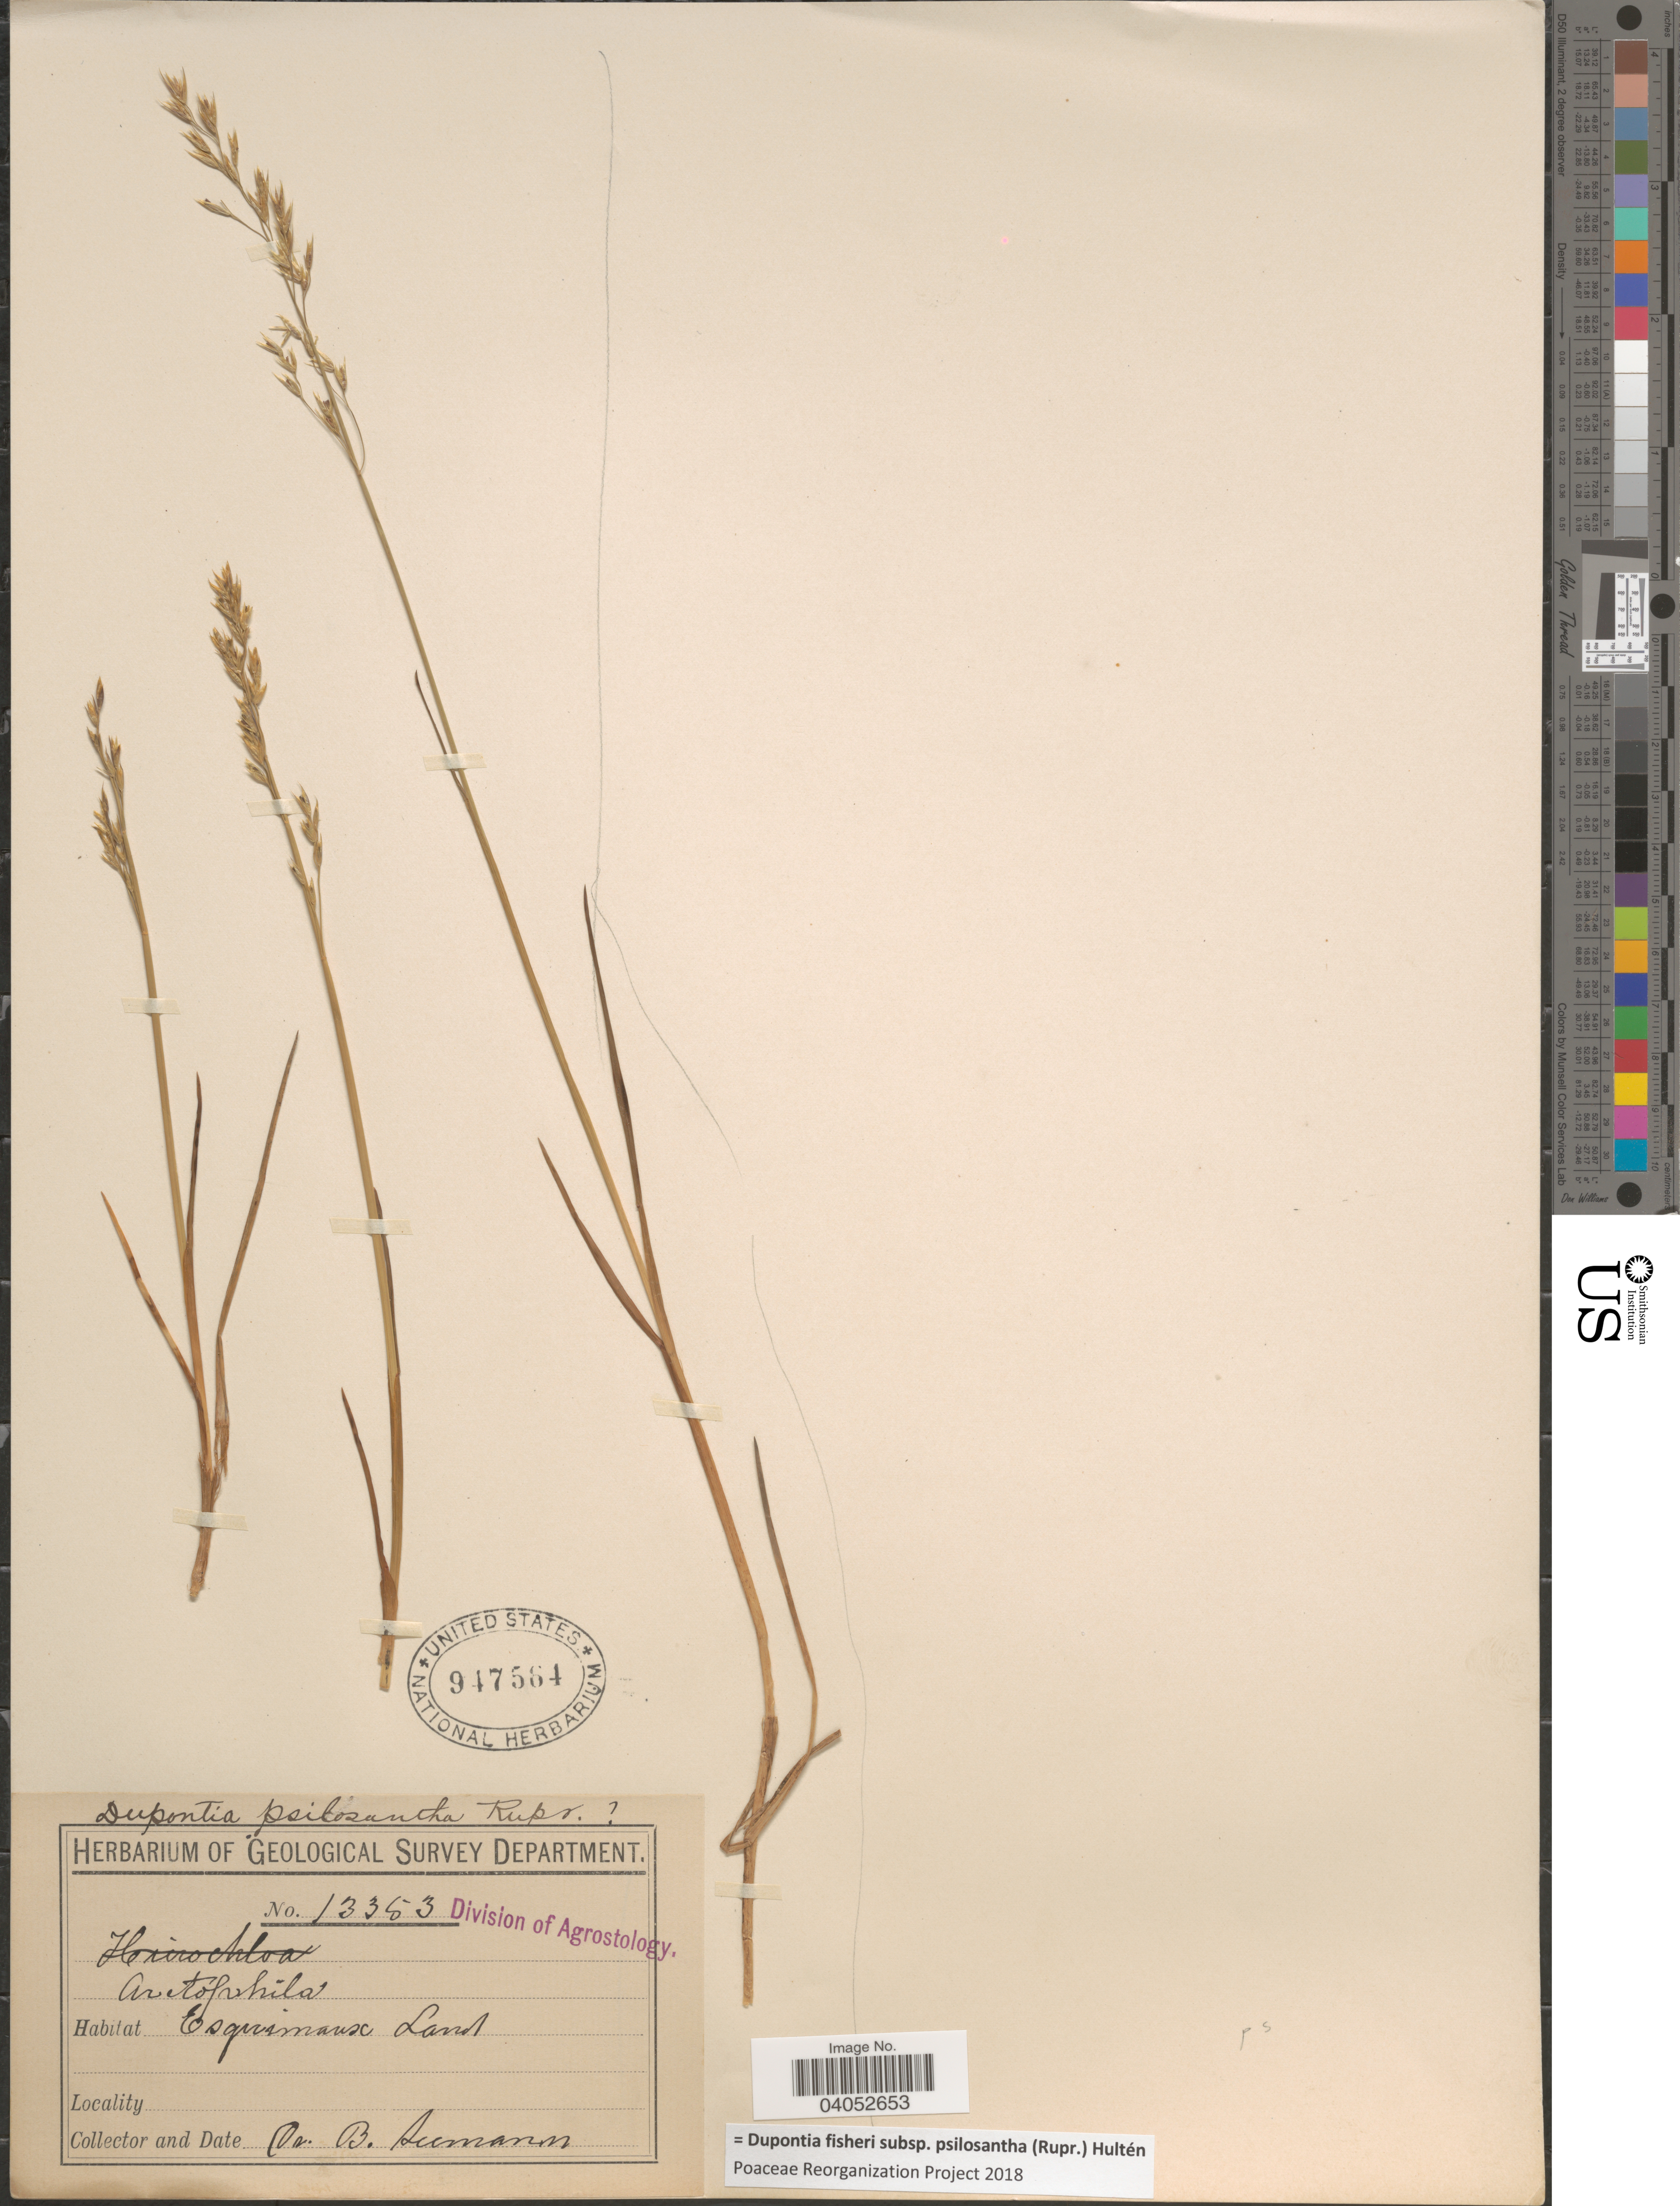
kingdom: Plantae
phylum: Tracheophyta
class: Liliopsida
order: Poales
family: Poaceae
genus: Dupontia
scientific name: Dupontia fisheri subsp. psilosantha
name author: (Rupr.) Hultén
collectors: B. Seemann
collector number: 13353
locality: Esquimaux Land.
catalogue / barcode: US 947564